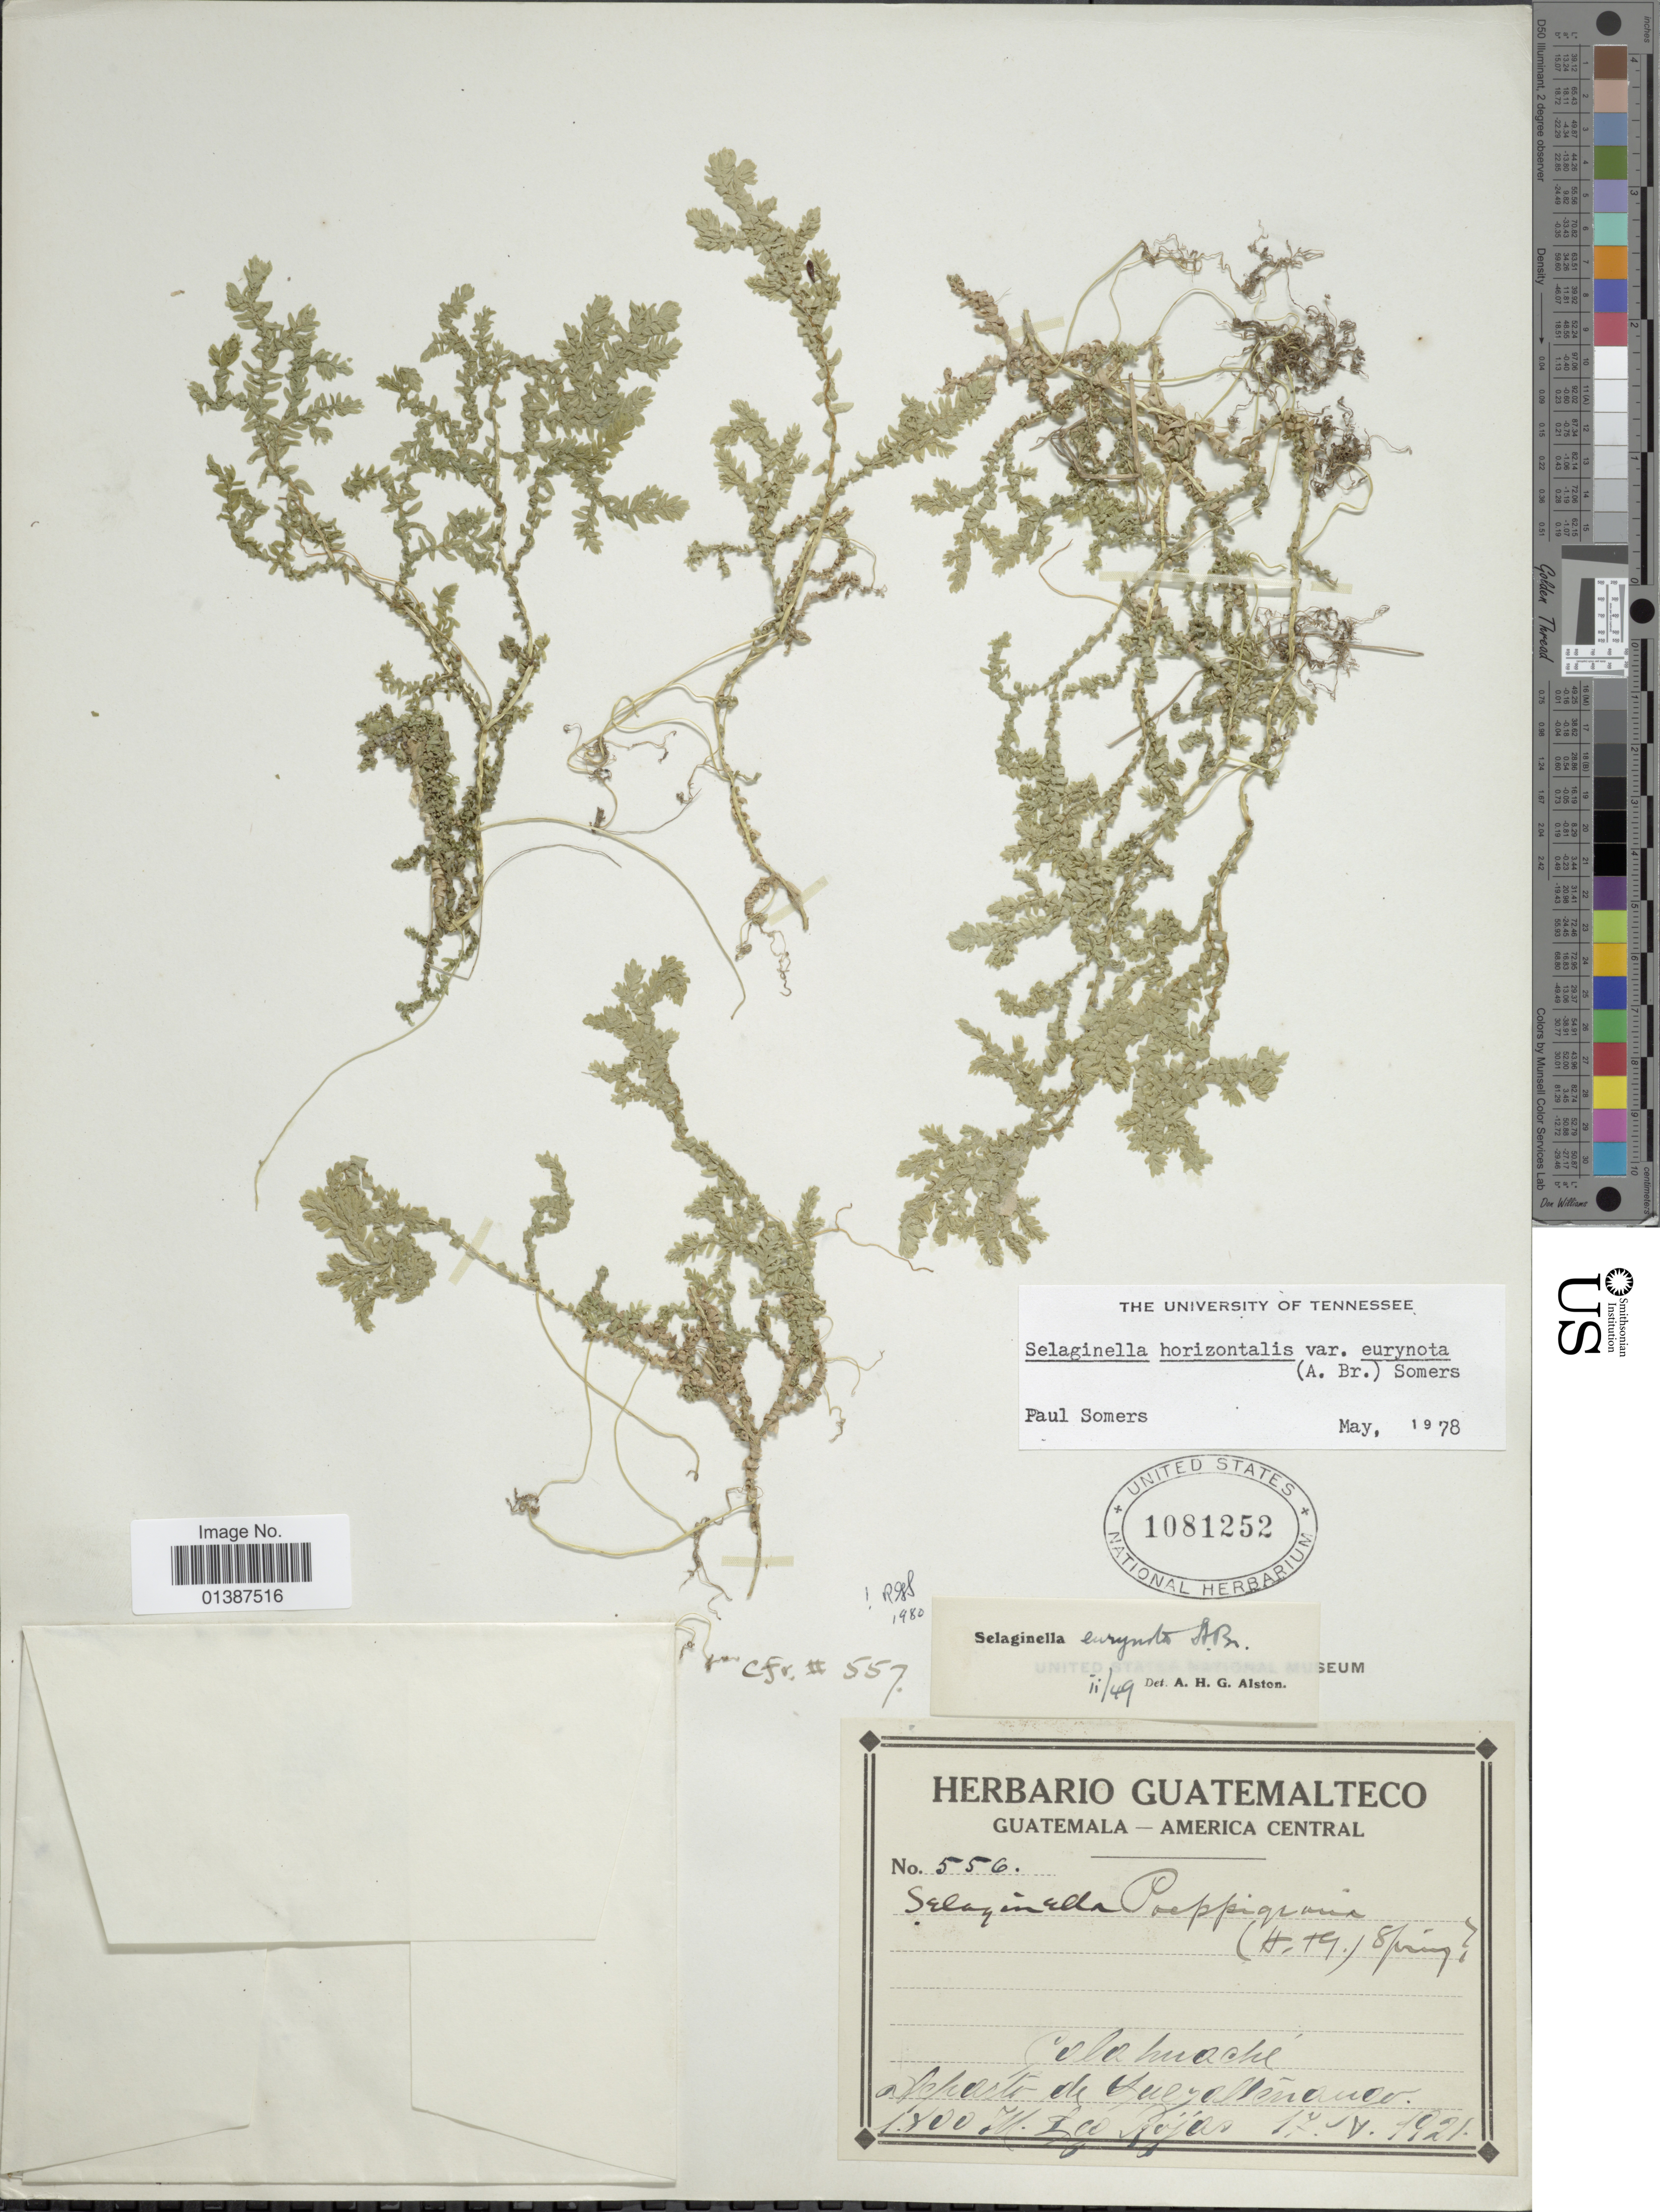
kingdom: Plantae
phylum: Tracheophyta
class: Lycopodiopsida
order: Selaginellales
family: Selaginellaceae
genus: Selaginella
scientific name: Selaginella eurynota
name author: A. Braun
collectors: Rojas, --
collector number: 556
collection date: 1921-05-17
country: Guatemala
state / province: Quetzaltenango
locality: Calahuache, Departo de Quetzaltenango.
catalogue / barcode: US 1081252